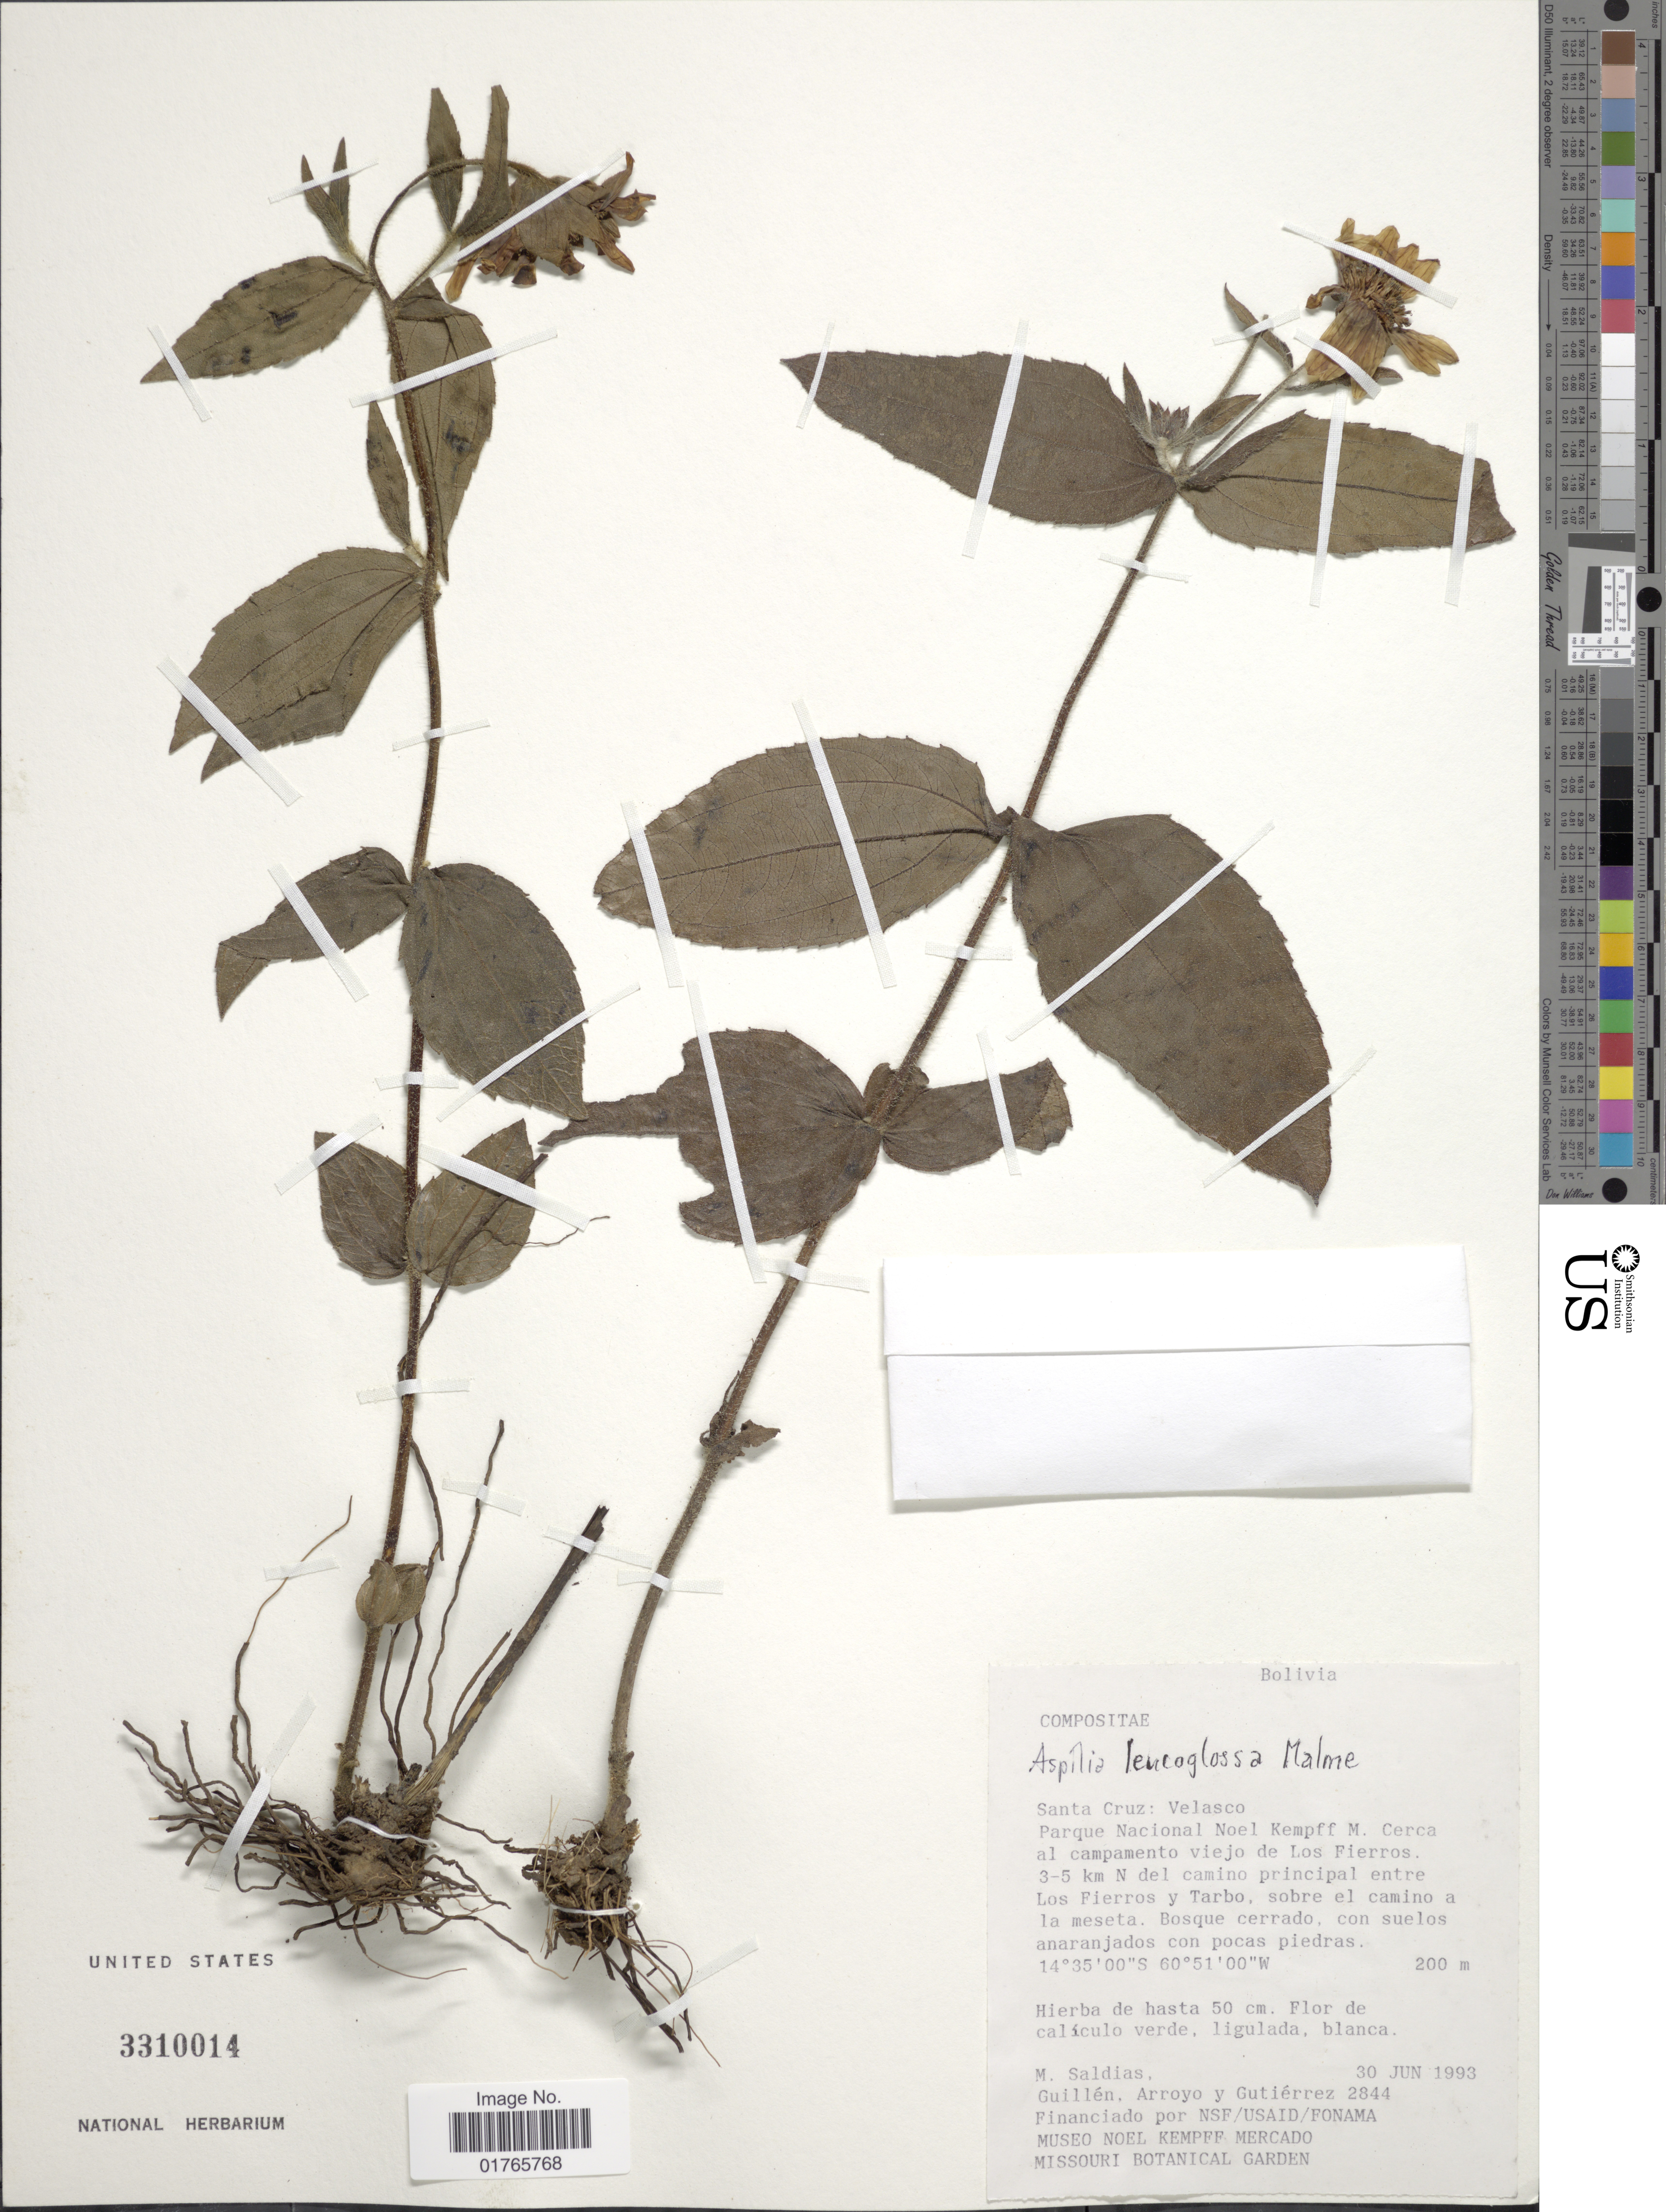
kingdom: Plantae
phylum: Tracheophyta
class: Magnoliopsida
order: Asterales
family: Asteraceae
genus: Aspilia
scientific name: Aspilia leucoglossa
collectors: M. Saldias, -- Guillen, Arroyo, -- & Gutiérrez, --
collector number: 2844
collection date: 1993-06-30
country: Bolivia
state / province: Santa Cruz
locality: Velasco, Parque Nacional Noel Kempff M. cerca al campamento viejo de Los Fierros, 3-5 km N del camino principal entre Los Fierros y Tarbo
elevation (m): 200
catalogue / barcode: US 3310014